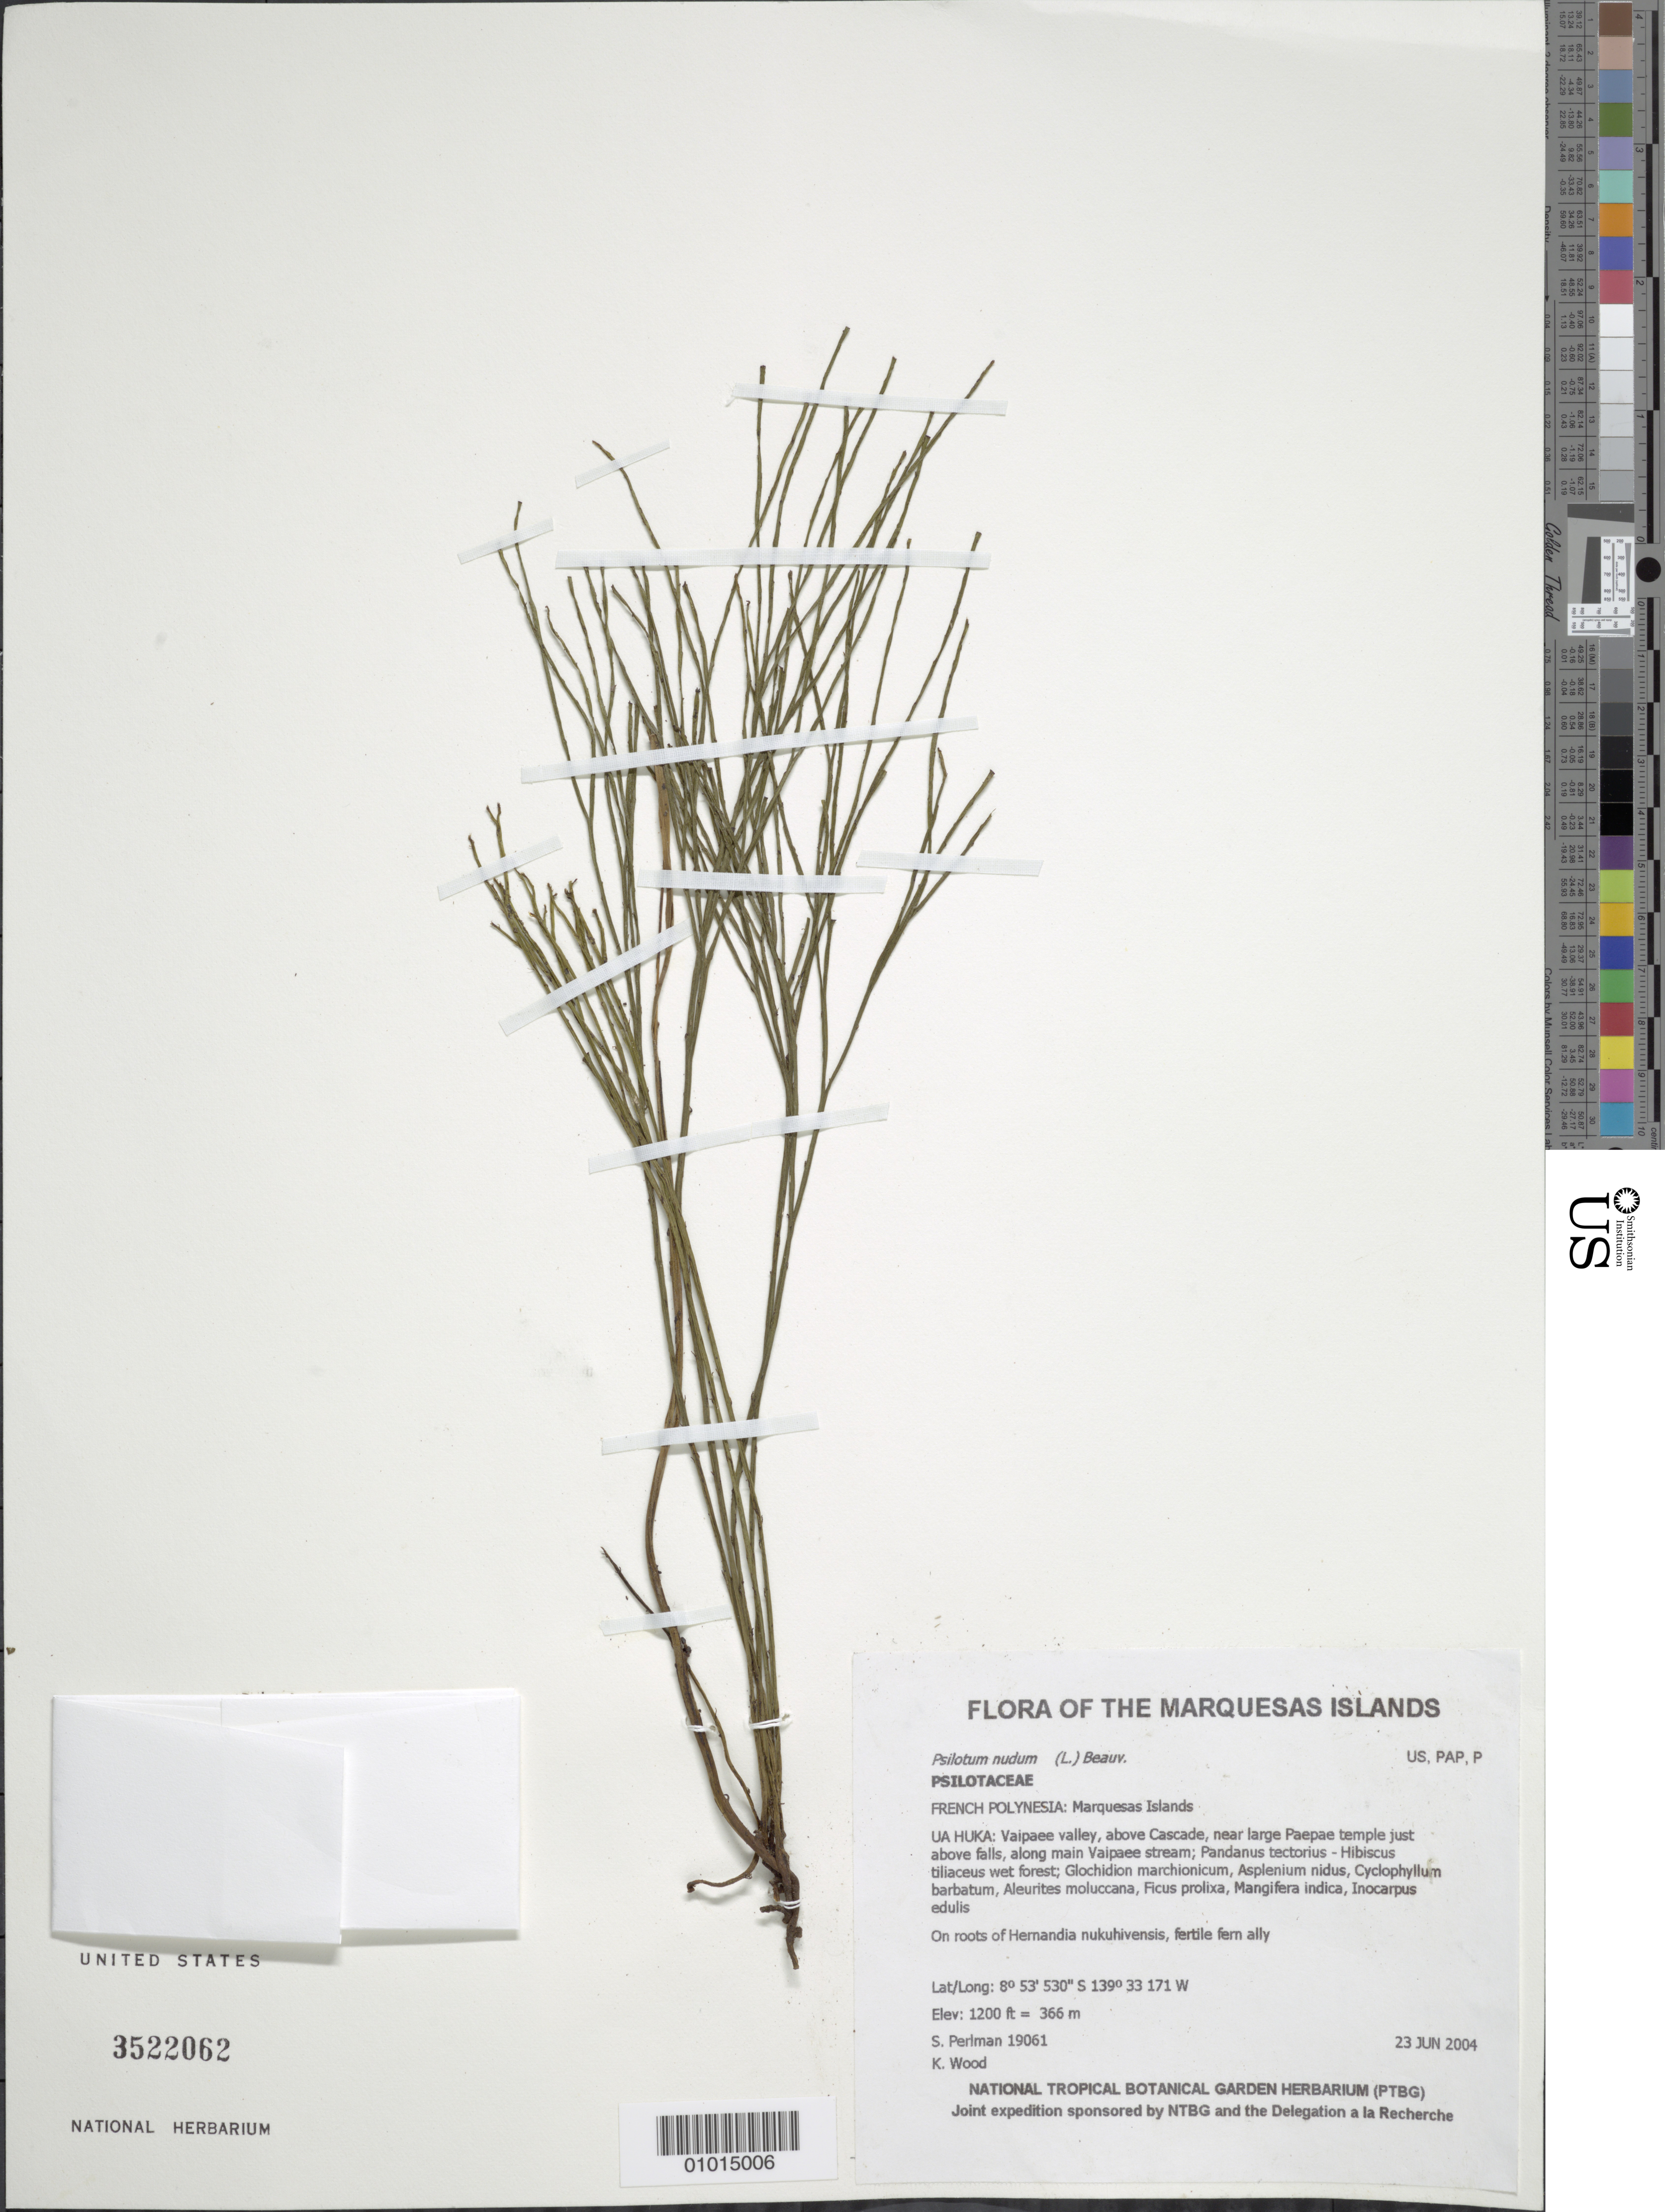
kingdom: Plantae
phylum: Tracheophyta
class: Polypodiopsida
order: Psilotales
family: Psilotaceae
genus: Psilotum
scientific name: Psilotum nudum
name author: (L.) P. Beauv.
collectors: S. P. Perlman & K. R. Wood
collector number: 19061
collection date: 2004-06-23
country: French Polynesia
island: Ua Huka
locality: Vaipaee valley, above Cascade, near large Paepae temple just above falls, along main Vaipaee stream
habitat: Pandanus tectorius - Hibiscus tiliaceus wet forest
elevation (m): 366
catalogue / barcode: US 3522062